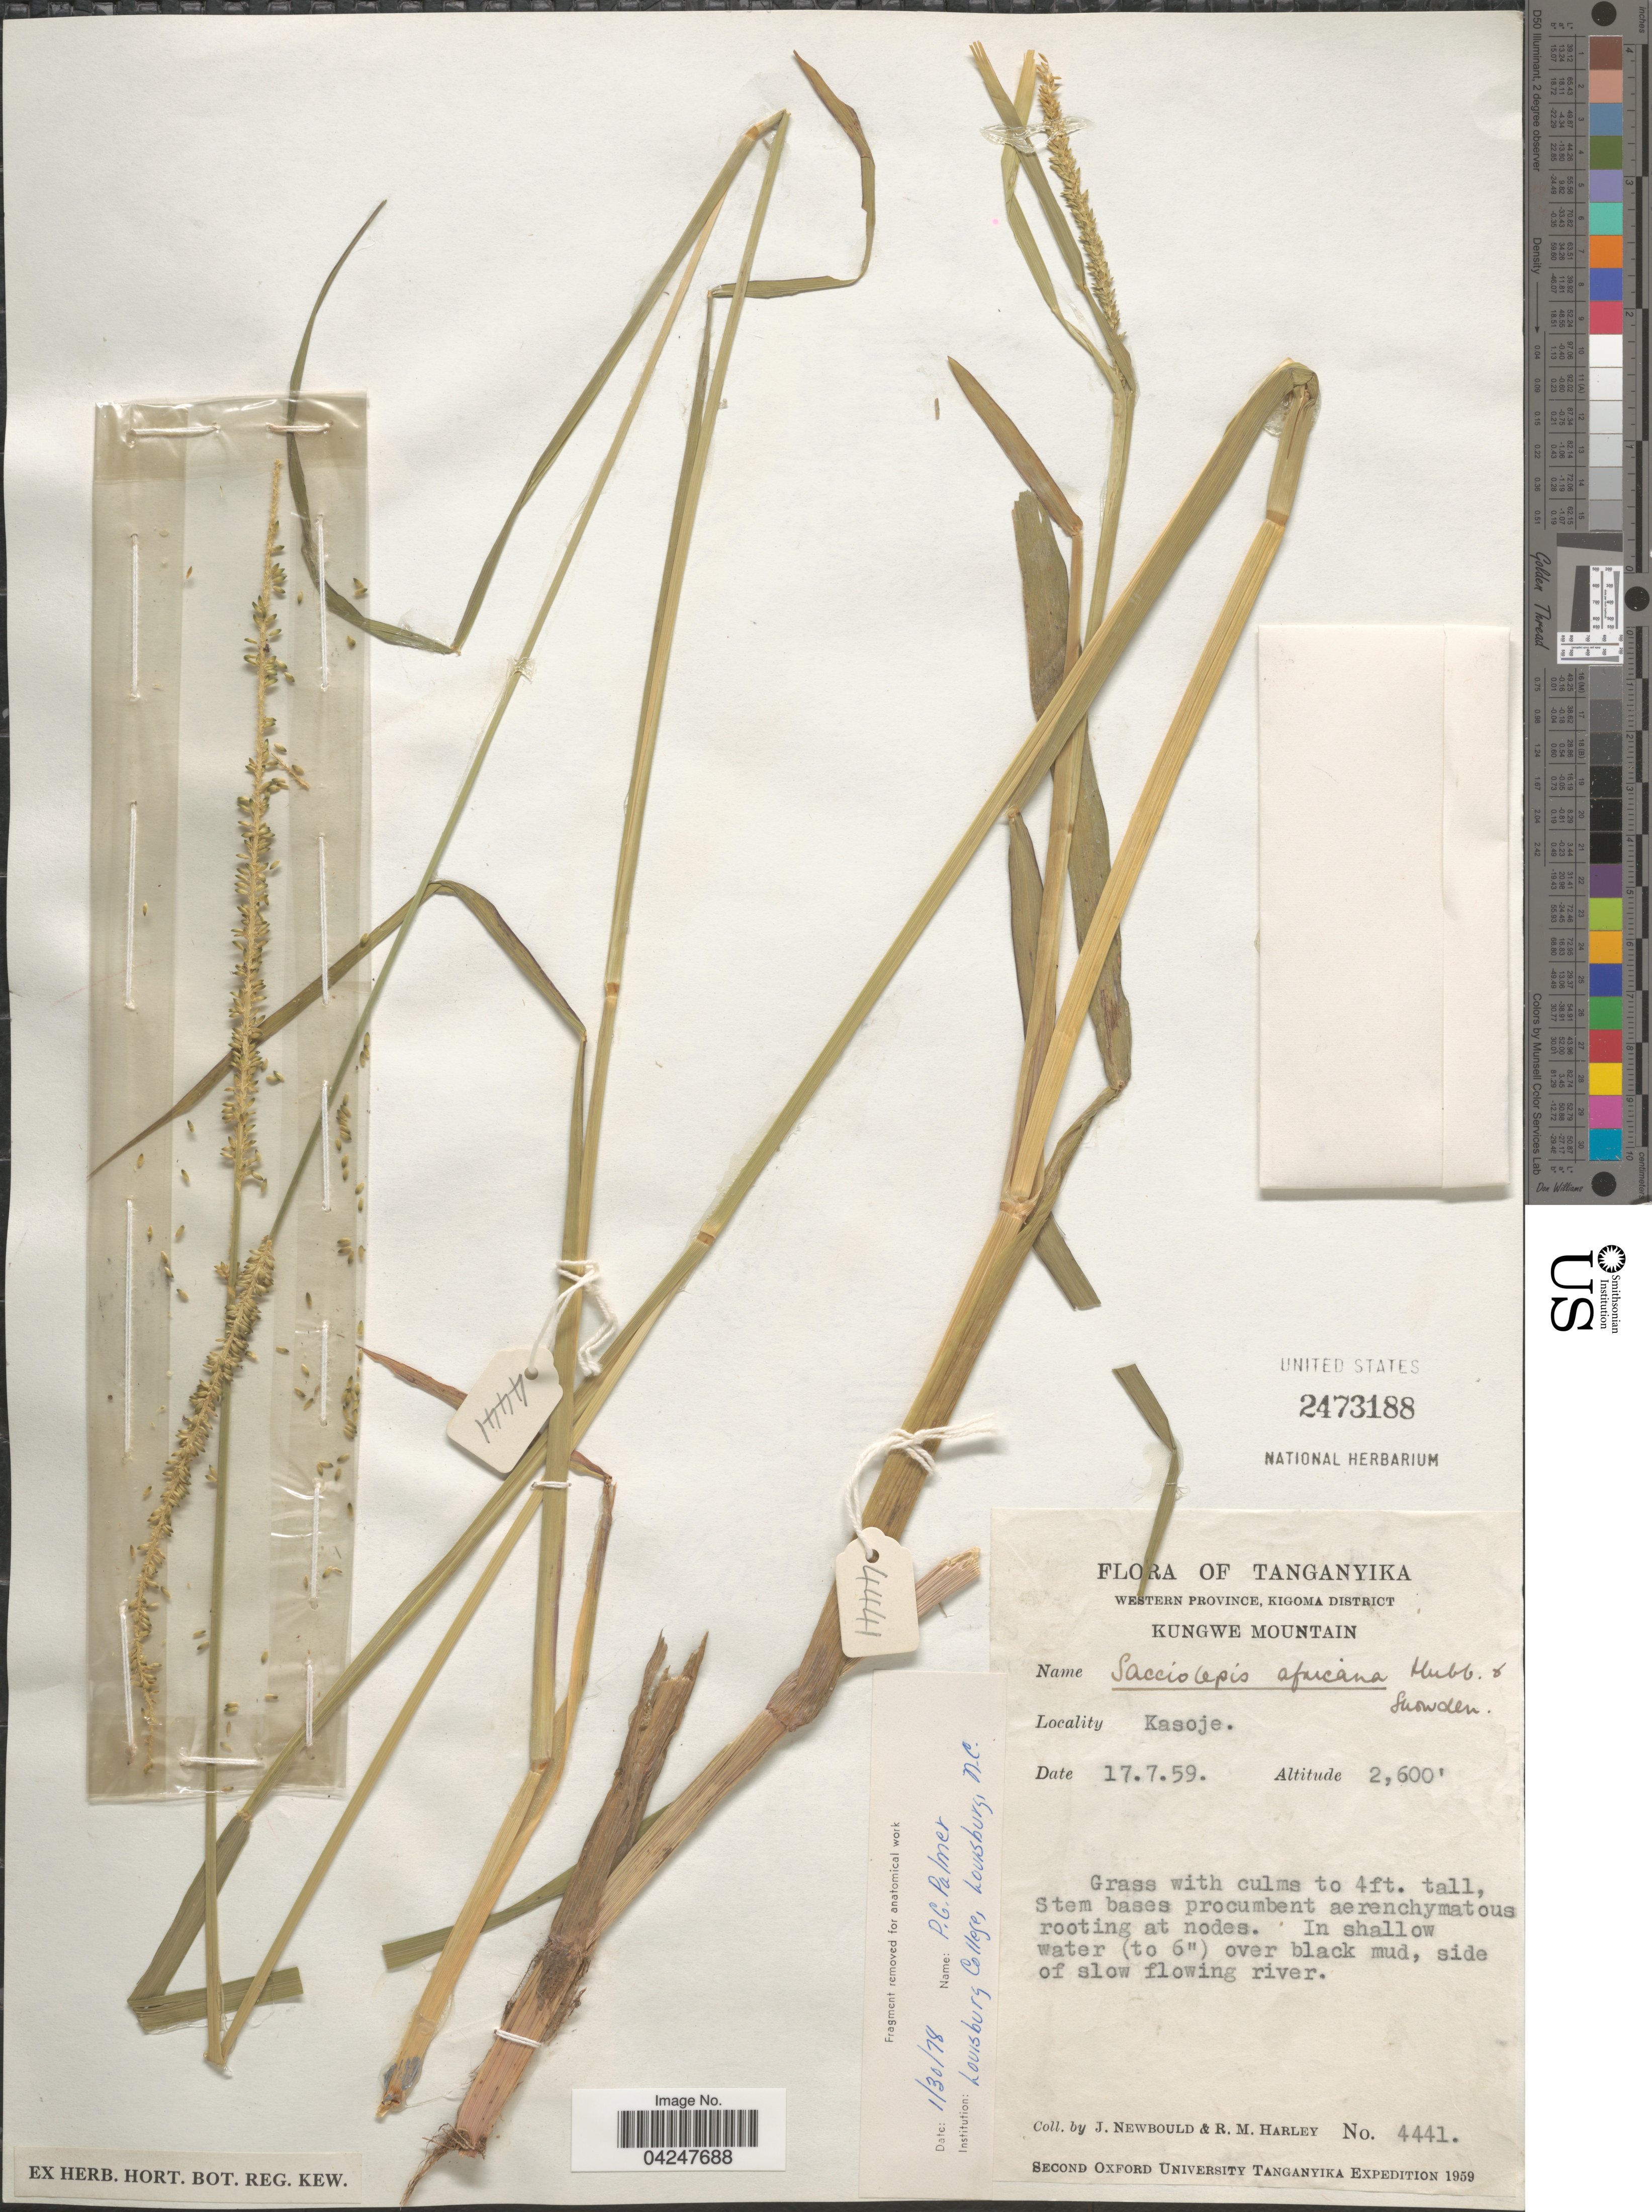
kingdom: Plantae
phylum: Tracheophyta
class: Liliopsida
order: Poales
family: Poaceae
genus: Sacciolepis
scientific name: Sacciolepis africana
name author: C. E. Hubb. & Snowden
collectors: J. Newbould & R. M. Harley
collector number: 4441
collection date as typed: Transcribed d/m/y: 17/7/59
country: Tanzania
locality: Tanganyika. Western Province, Kigoma District. Kungwe Mountain. Kasoje. Second Oxford University Tanganyika Expedition 1959.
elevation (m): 792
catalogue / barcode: US 2473188